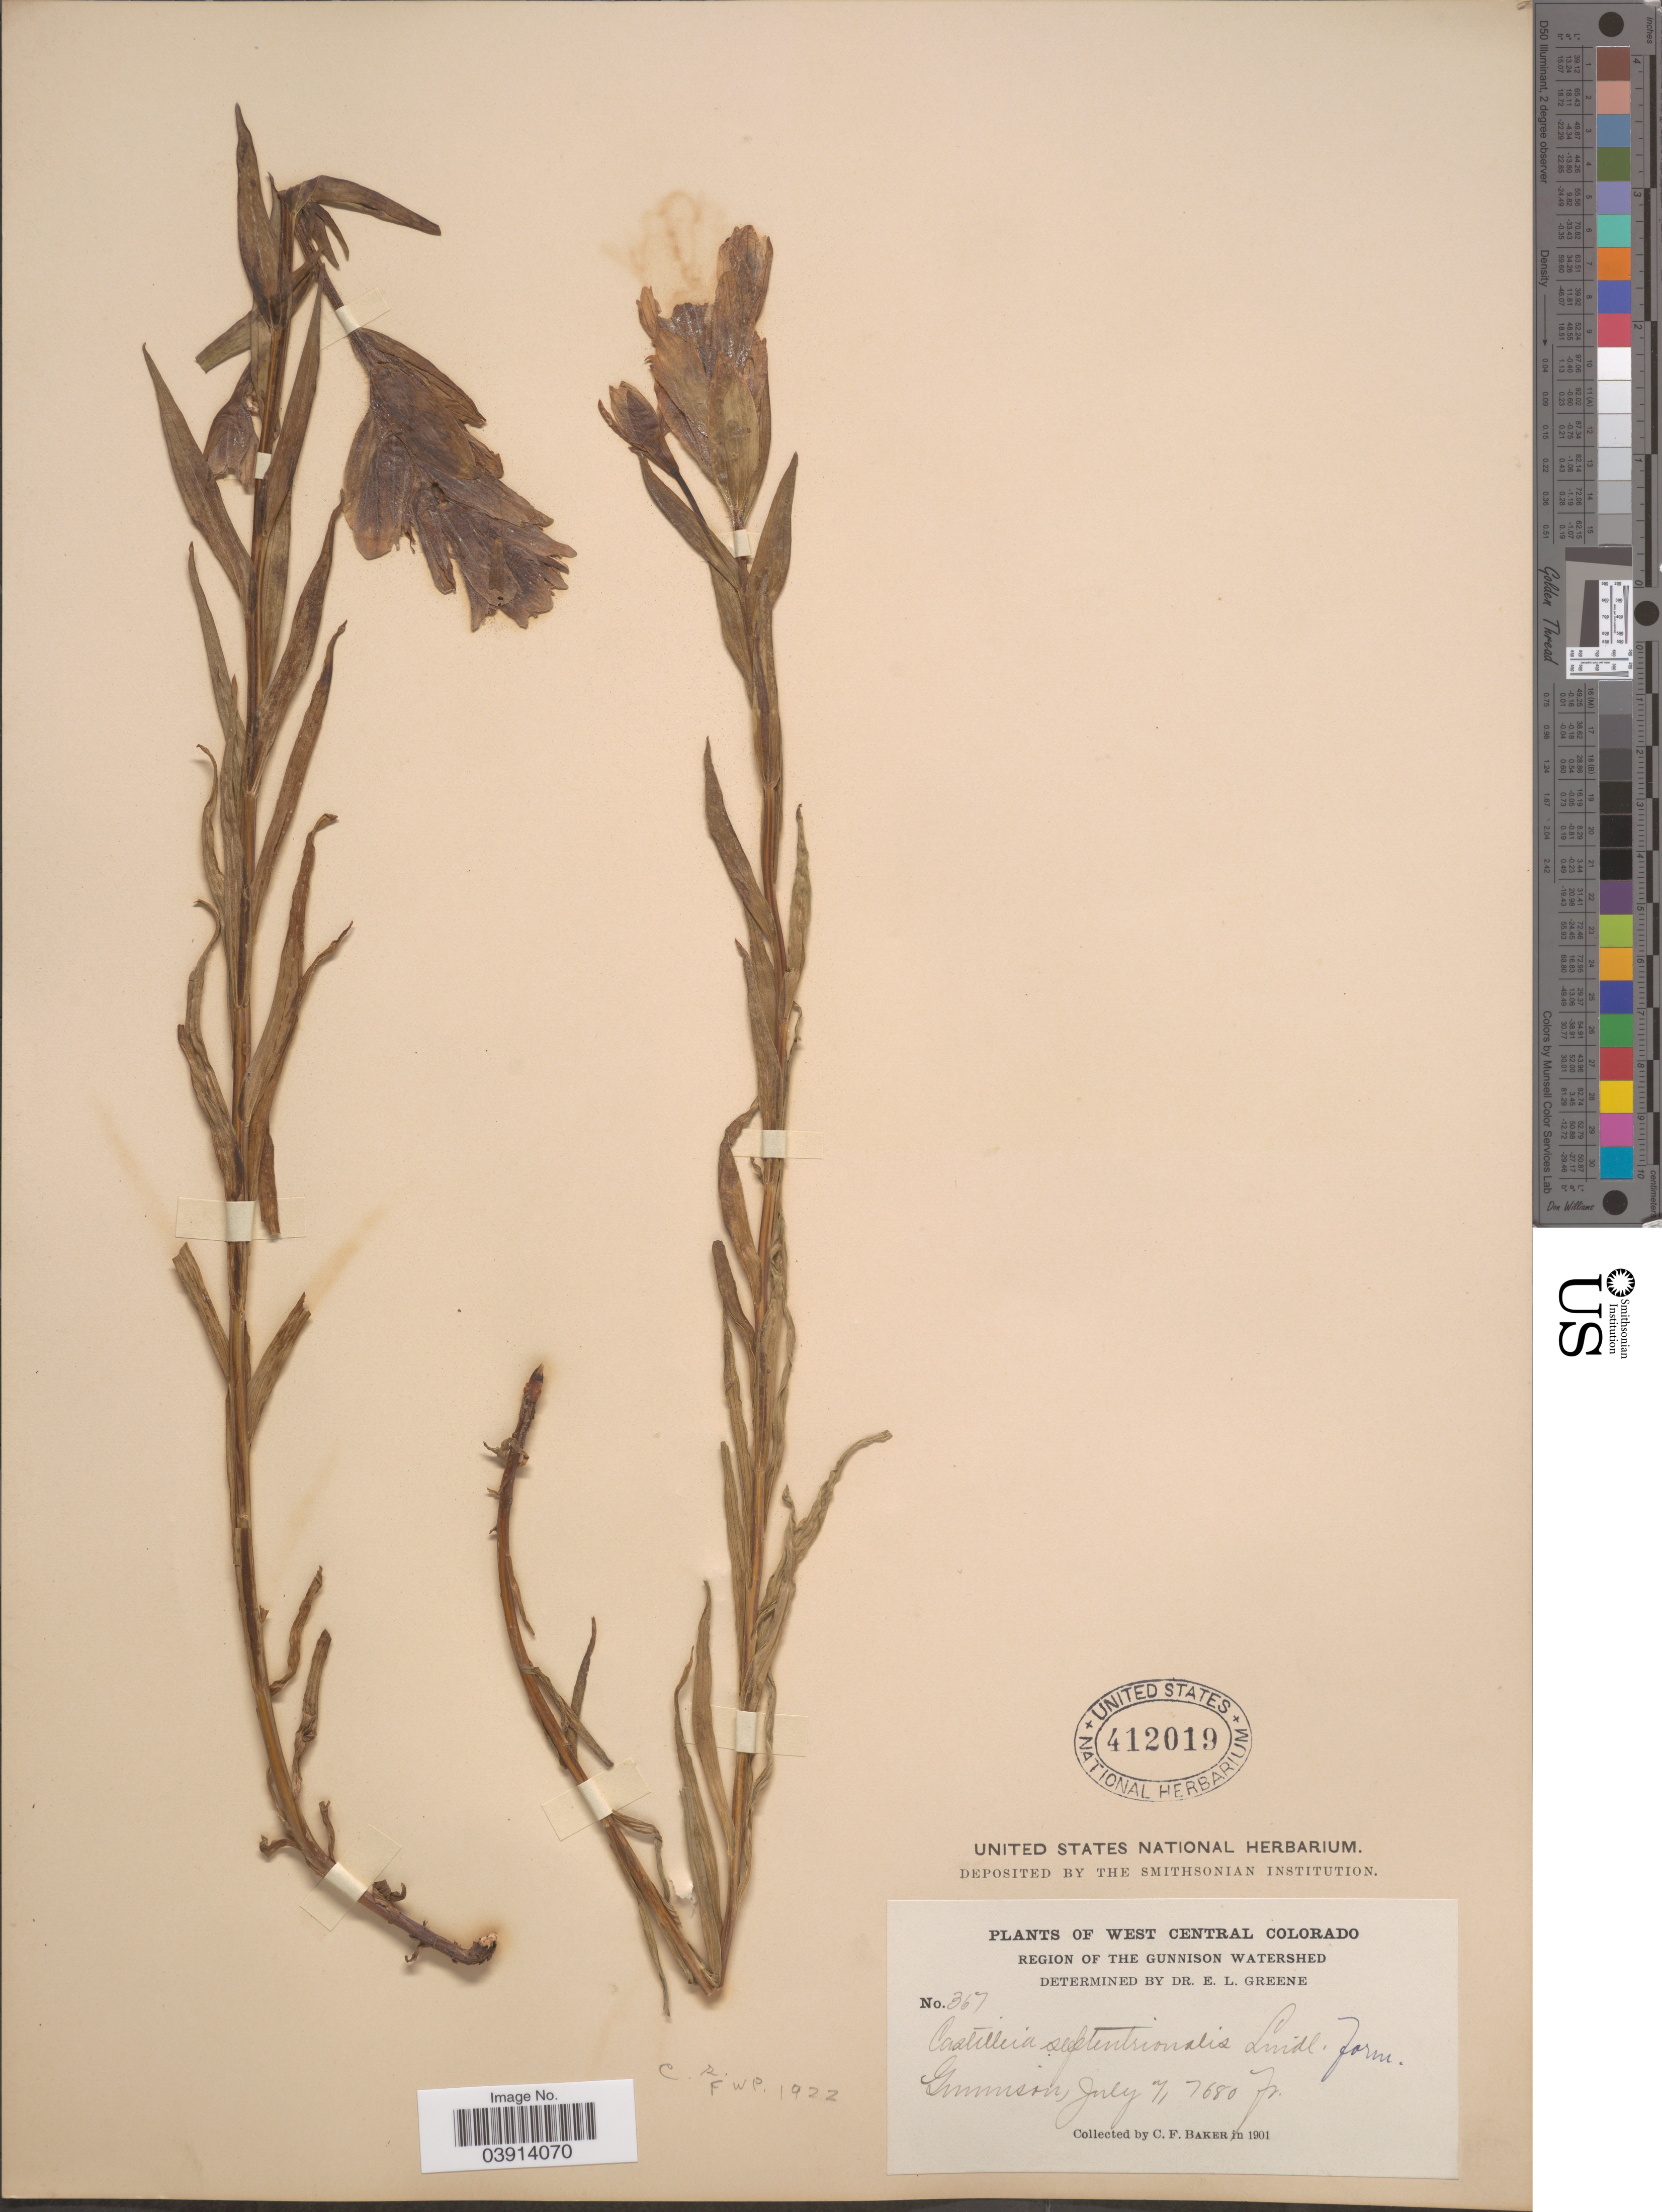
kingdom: Plantae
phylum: Tracheophyta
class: Magnoliopsida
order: Lamiales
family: Orobanchaceae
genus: Castilleja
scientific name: Castilleja septentrionalis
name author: Lindl.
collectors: C. F. Baker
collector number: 367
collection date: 1901-07-07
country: United States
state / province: Colorado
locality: West Central Colorado. Region of the Gunnison Watershed. Gunnison.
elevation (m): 2341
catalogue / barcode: US 412019